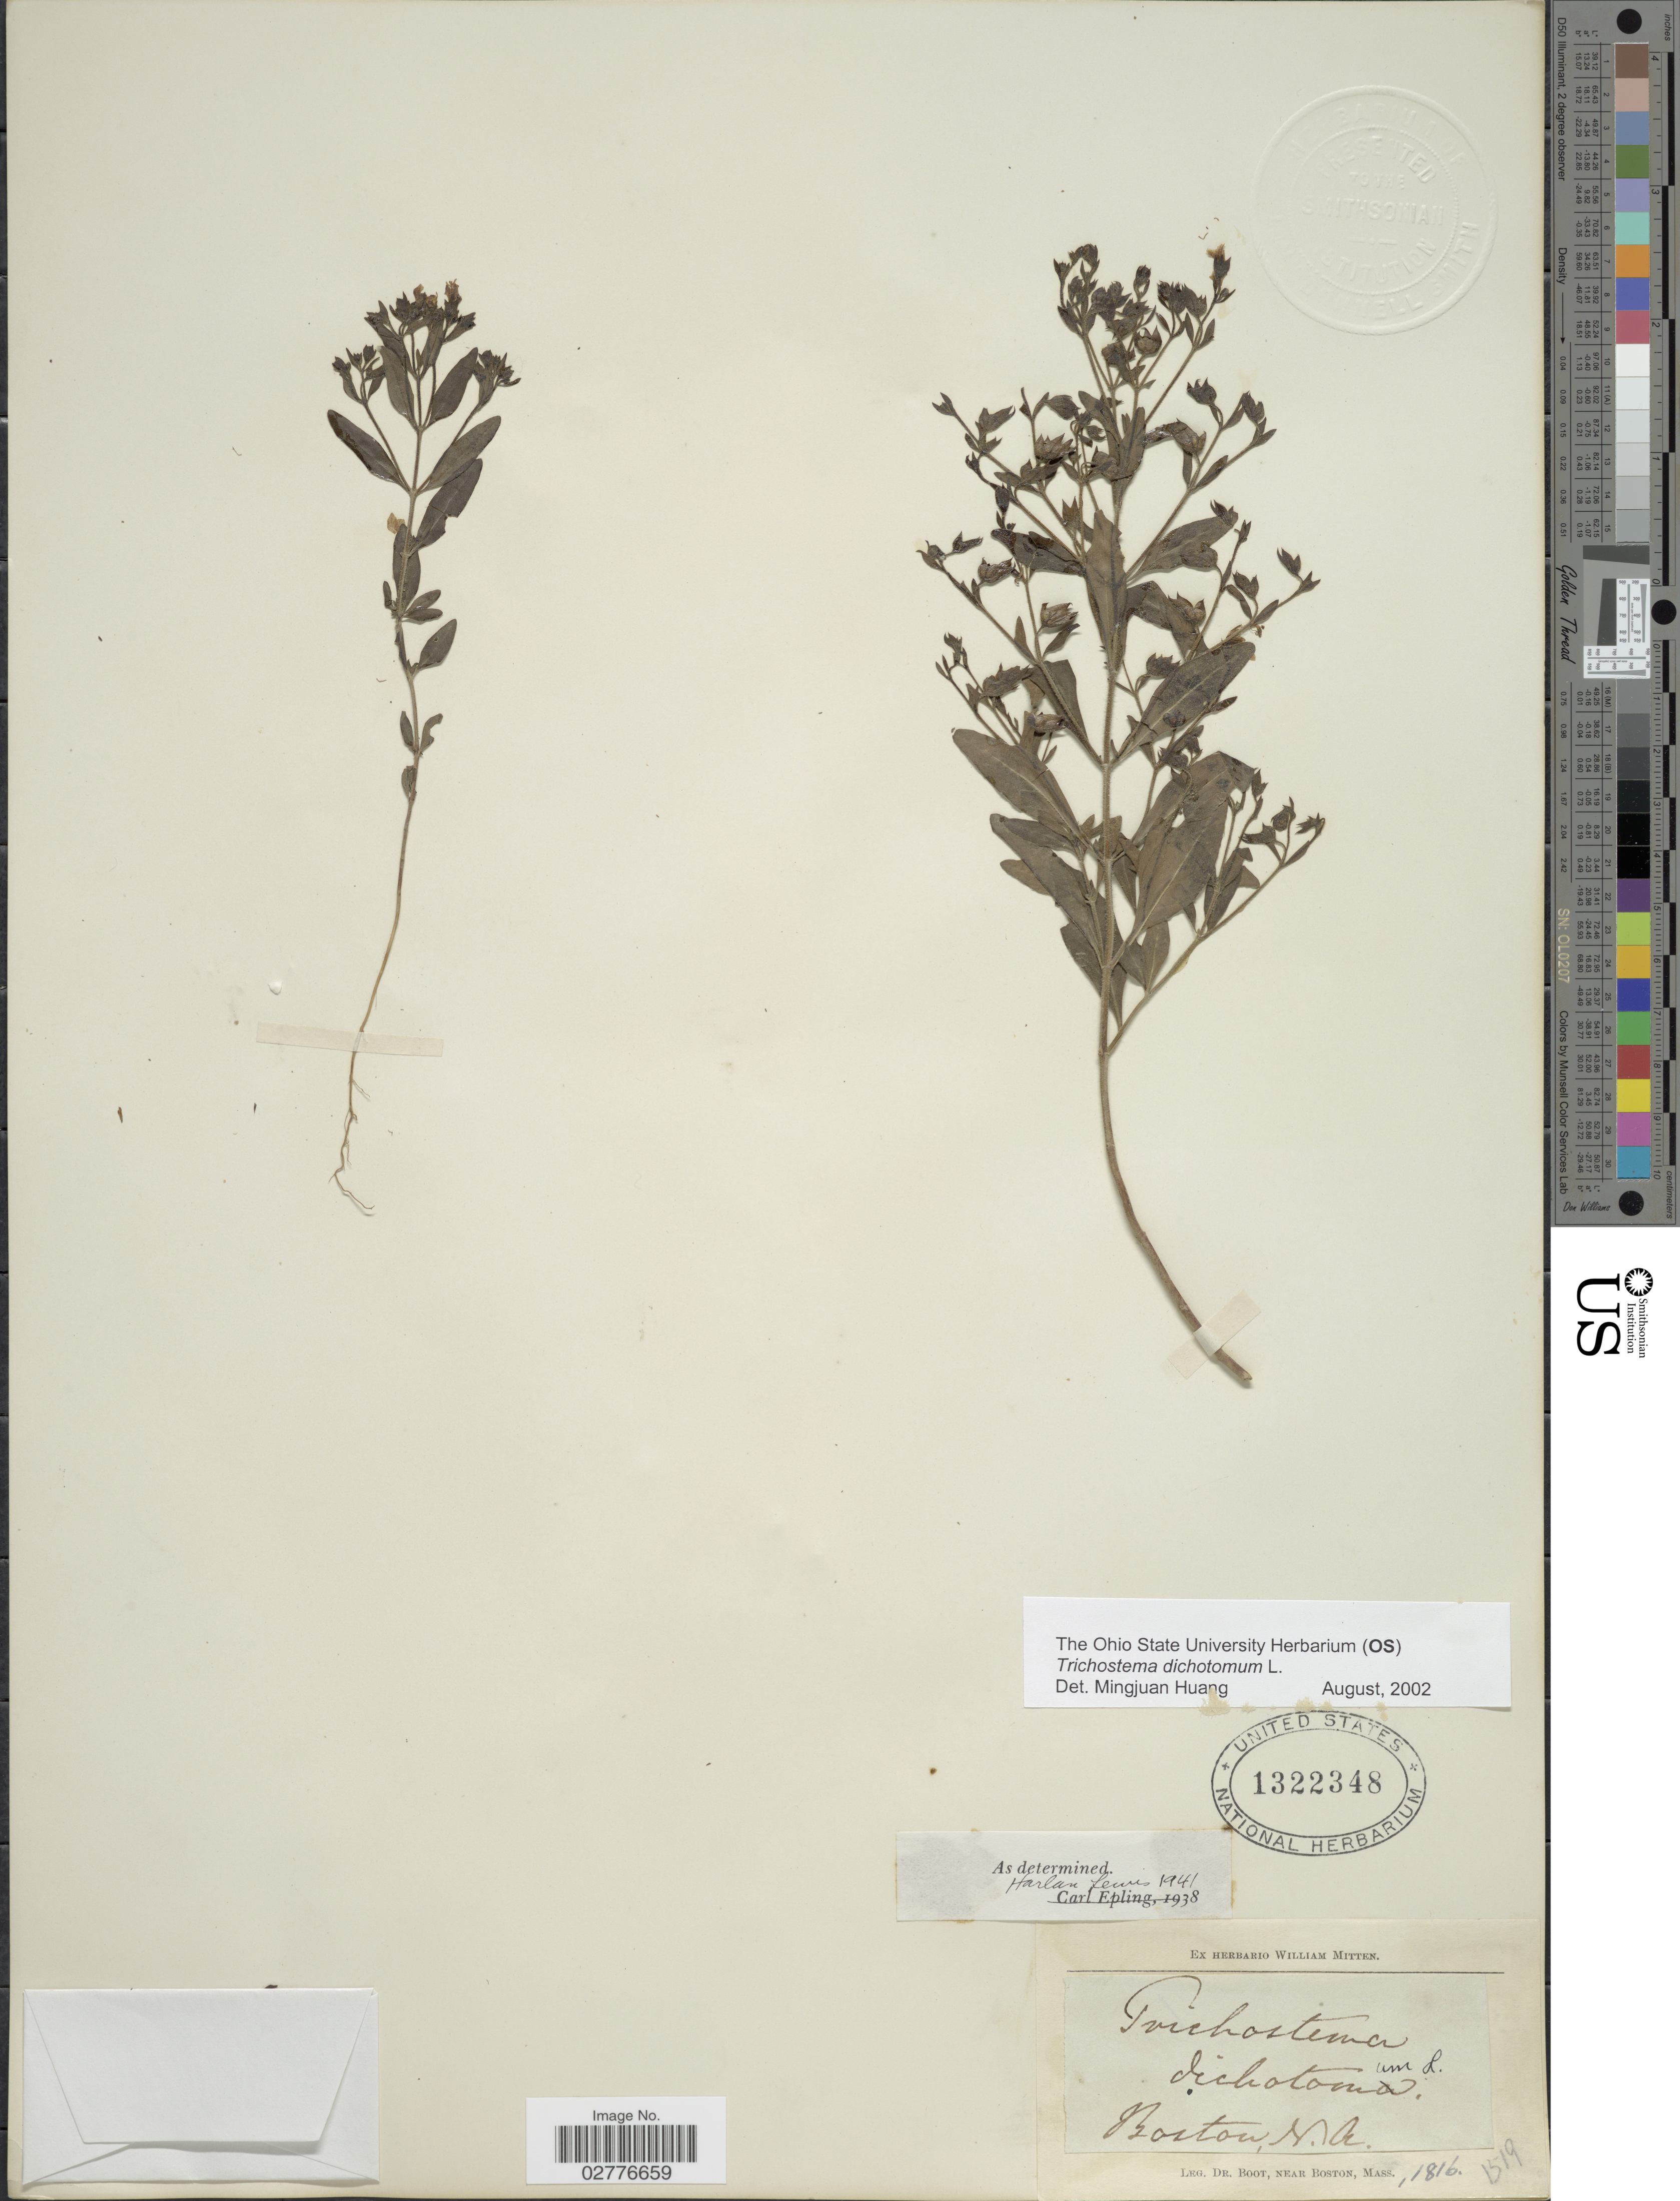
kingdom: Plantae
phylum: Tracheophyta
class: Magnoliopsida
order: Lamiales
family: Lamiaceae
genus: Trichostema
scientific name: Trichostema dichotomum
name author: L.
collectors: -. Boot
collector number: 1519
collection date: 1816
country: United States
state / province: Massachusetts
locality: Boston.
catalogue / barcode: US 1322348